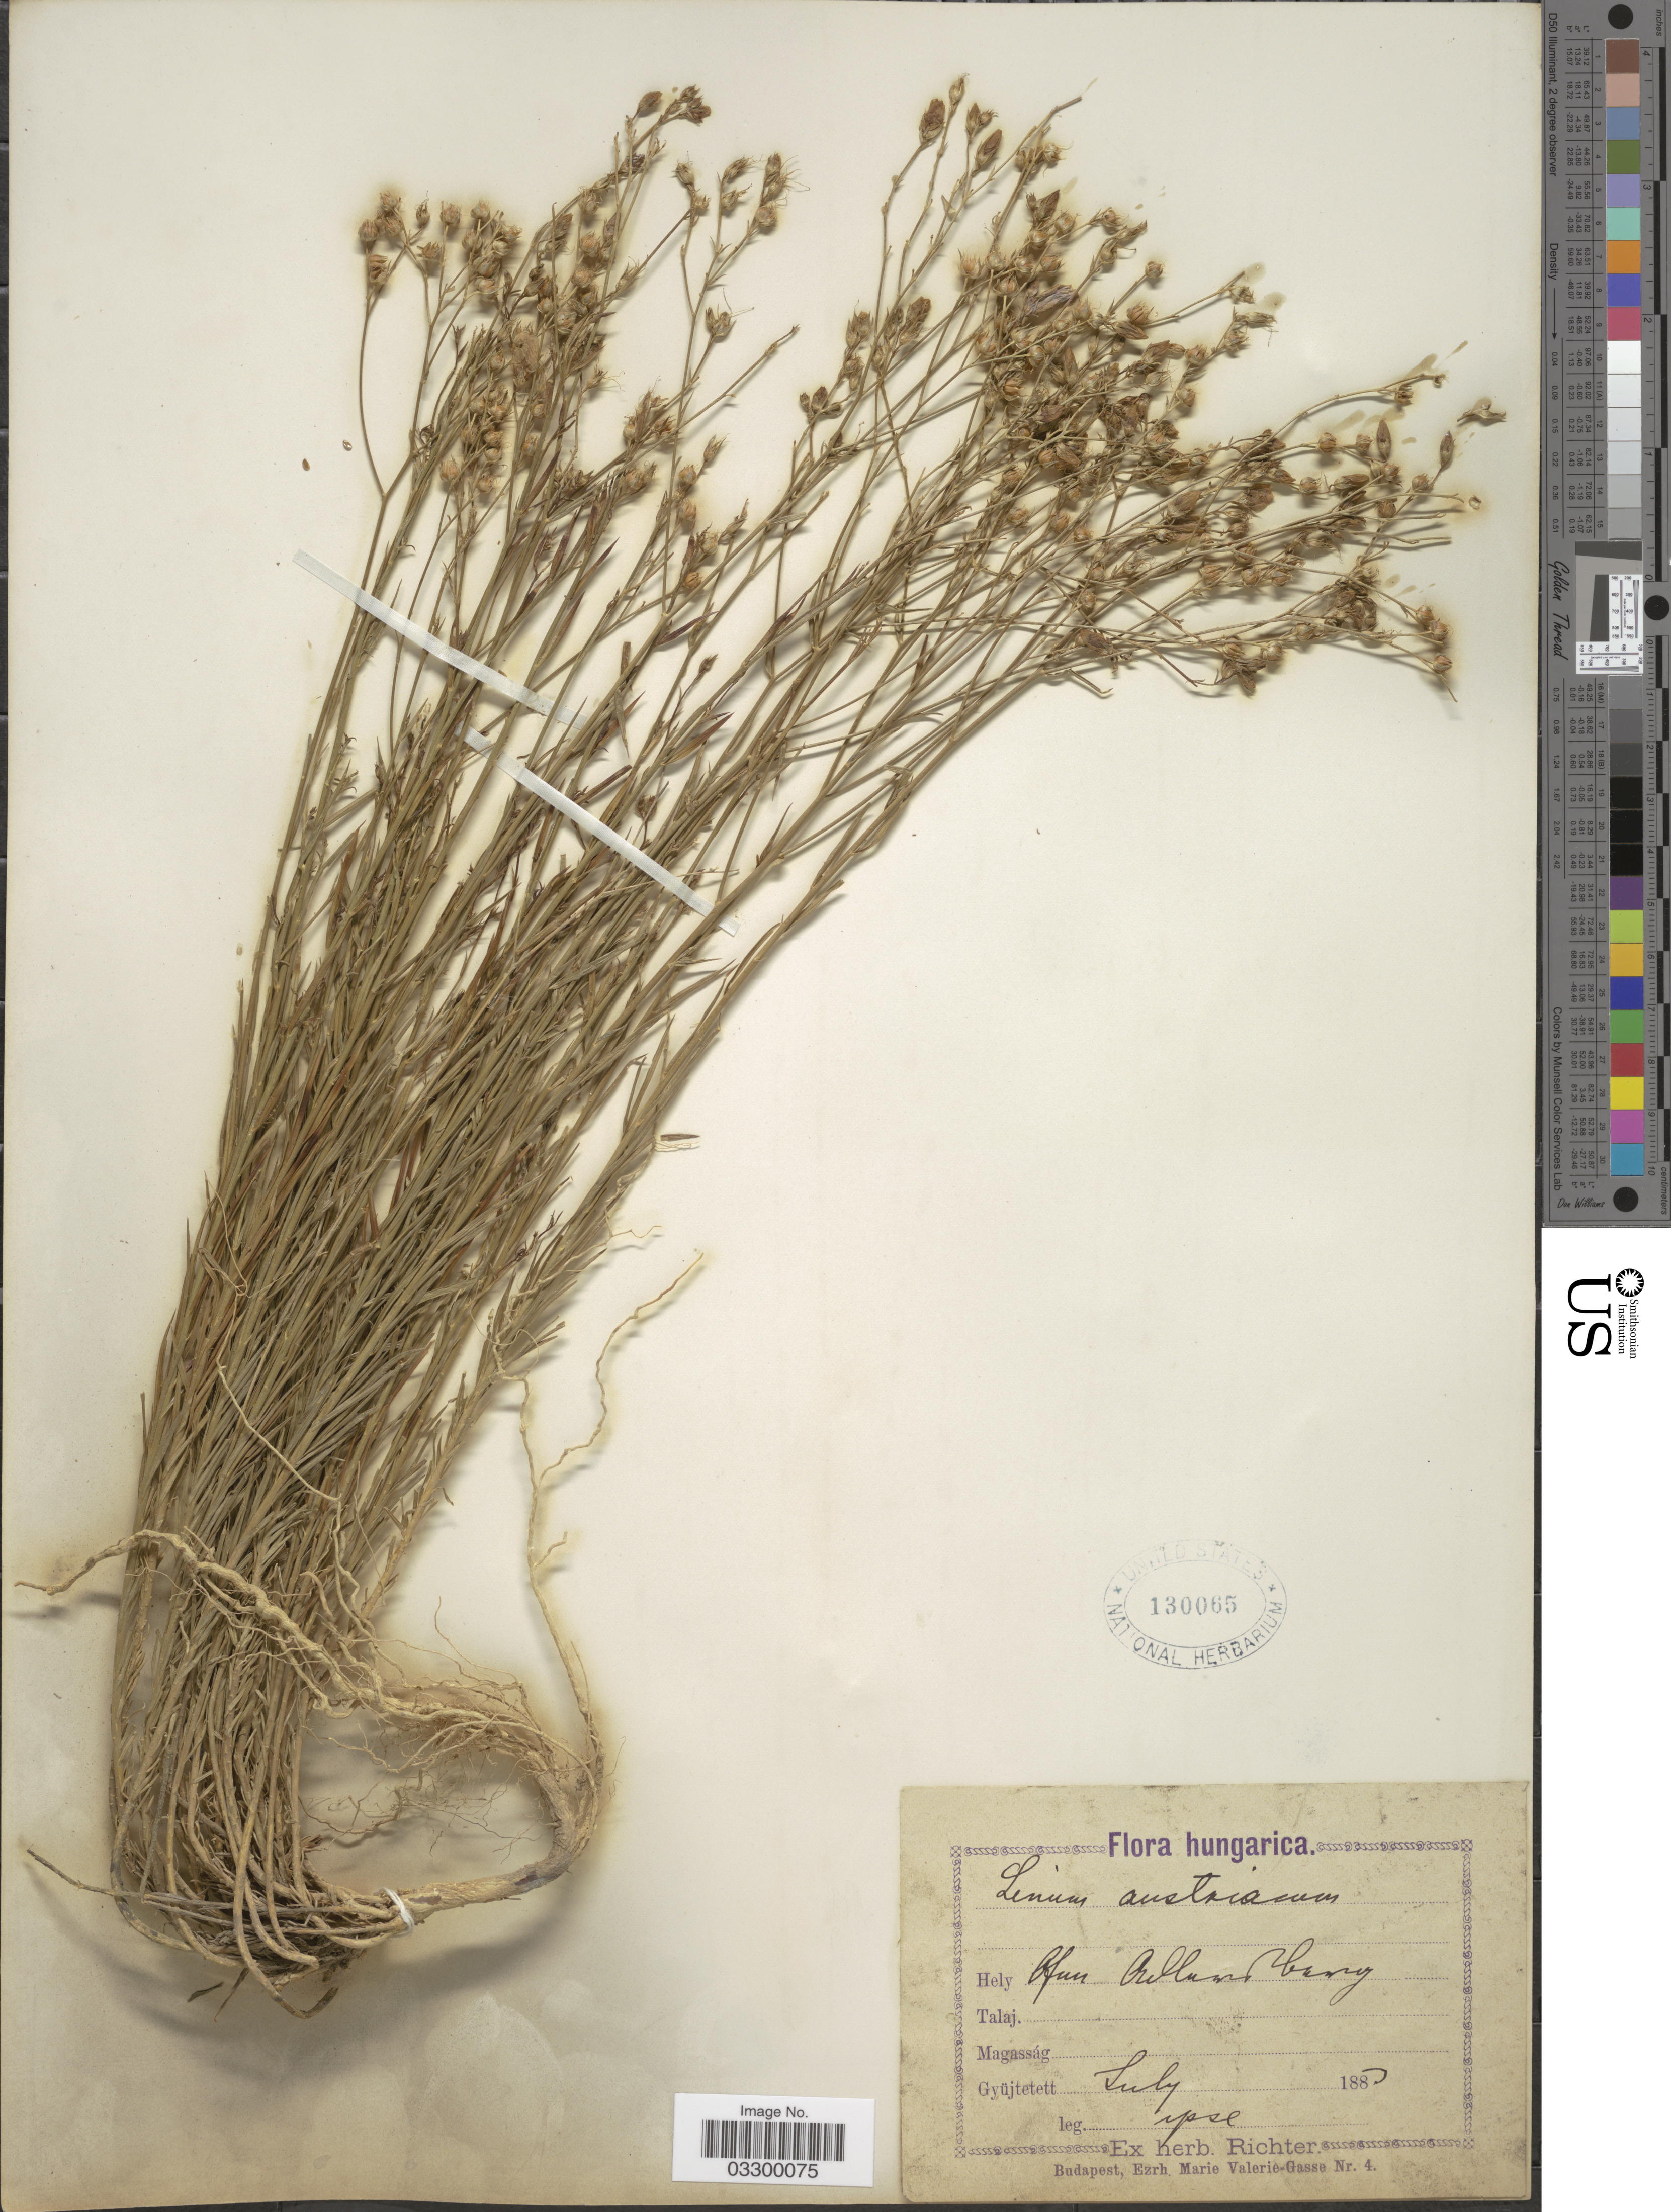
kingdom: Plantae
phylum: Tracheophyta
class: Magnoliopsida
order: Malpighiales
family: Linaceae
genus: Linum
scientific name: Linum austriacum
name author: L.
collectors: -- Richter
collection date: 1880-07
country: Hungary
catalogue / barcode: US 130065